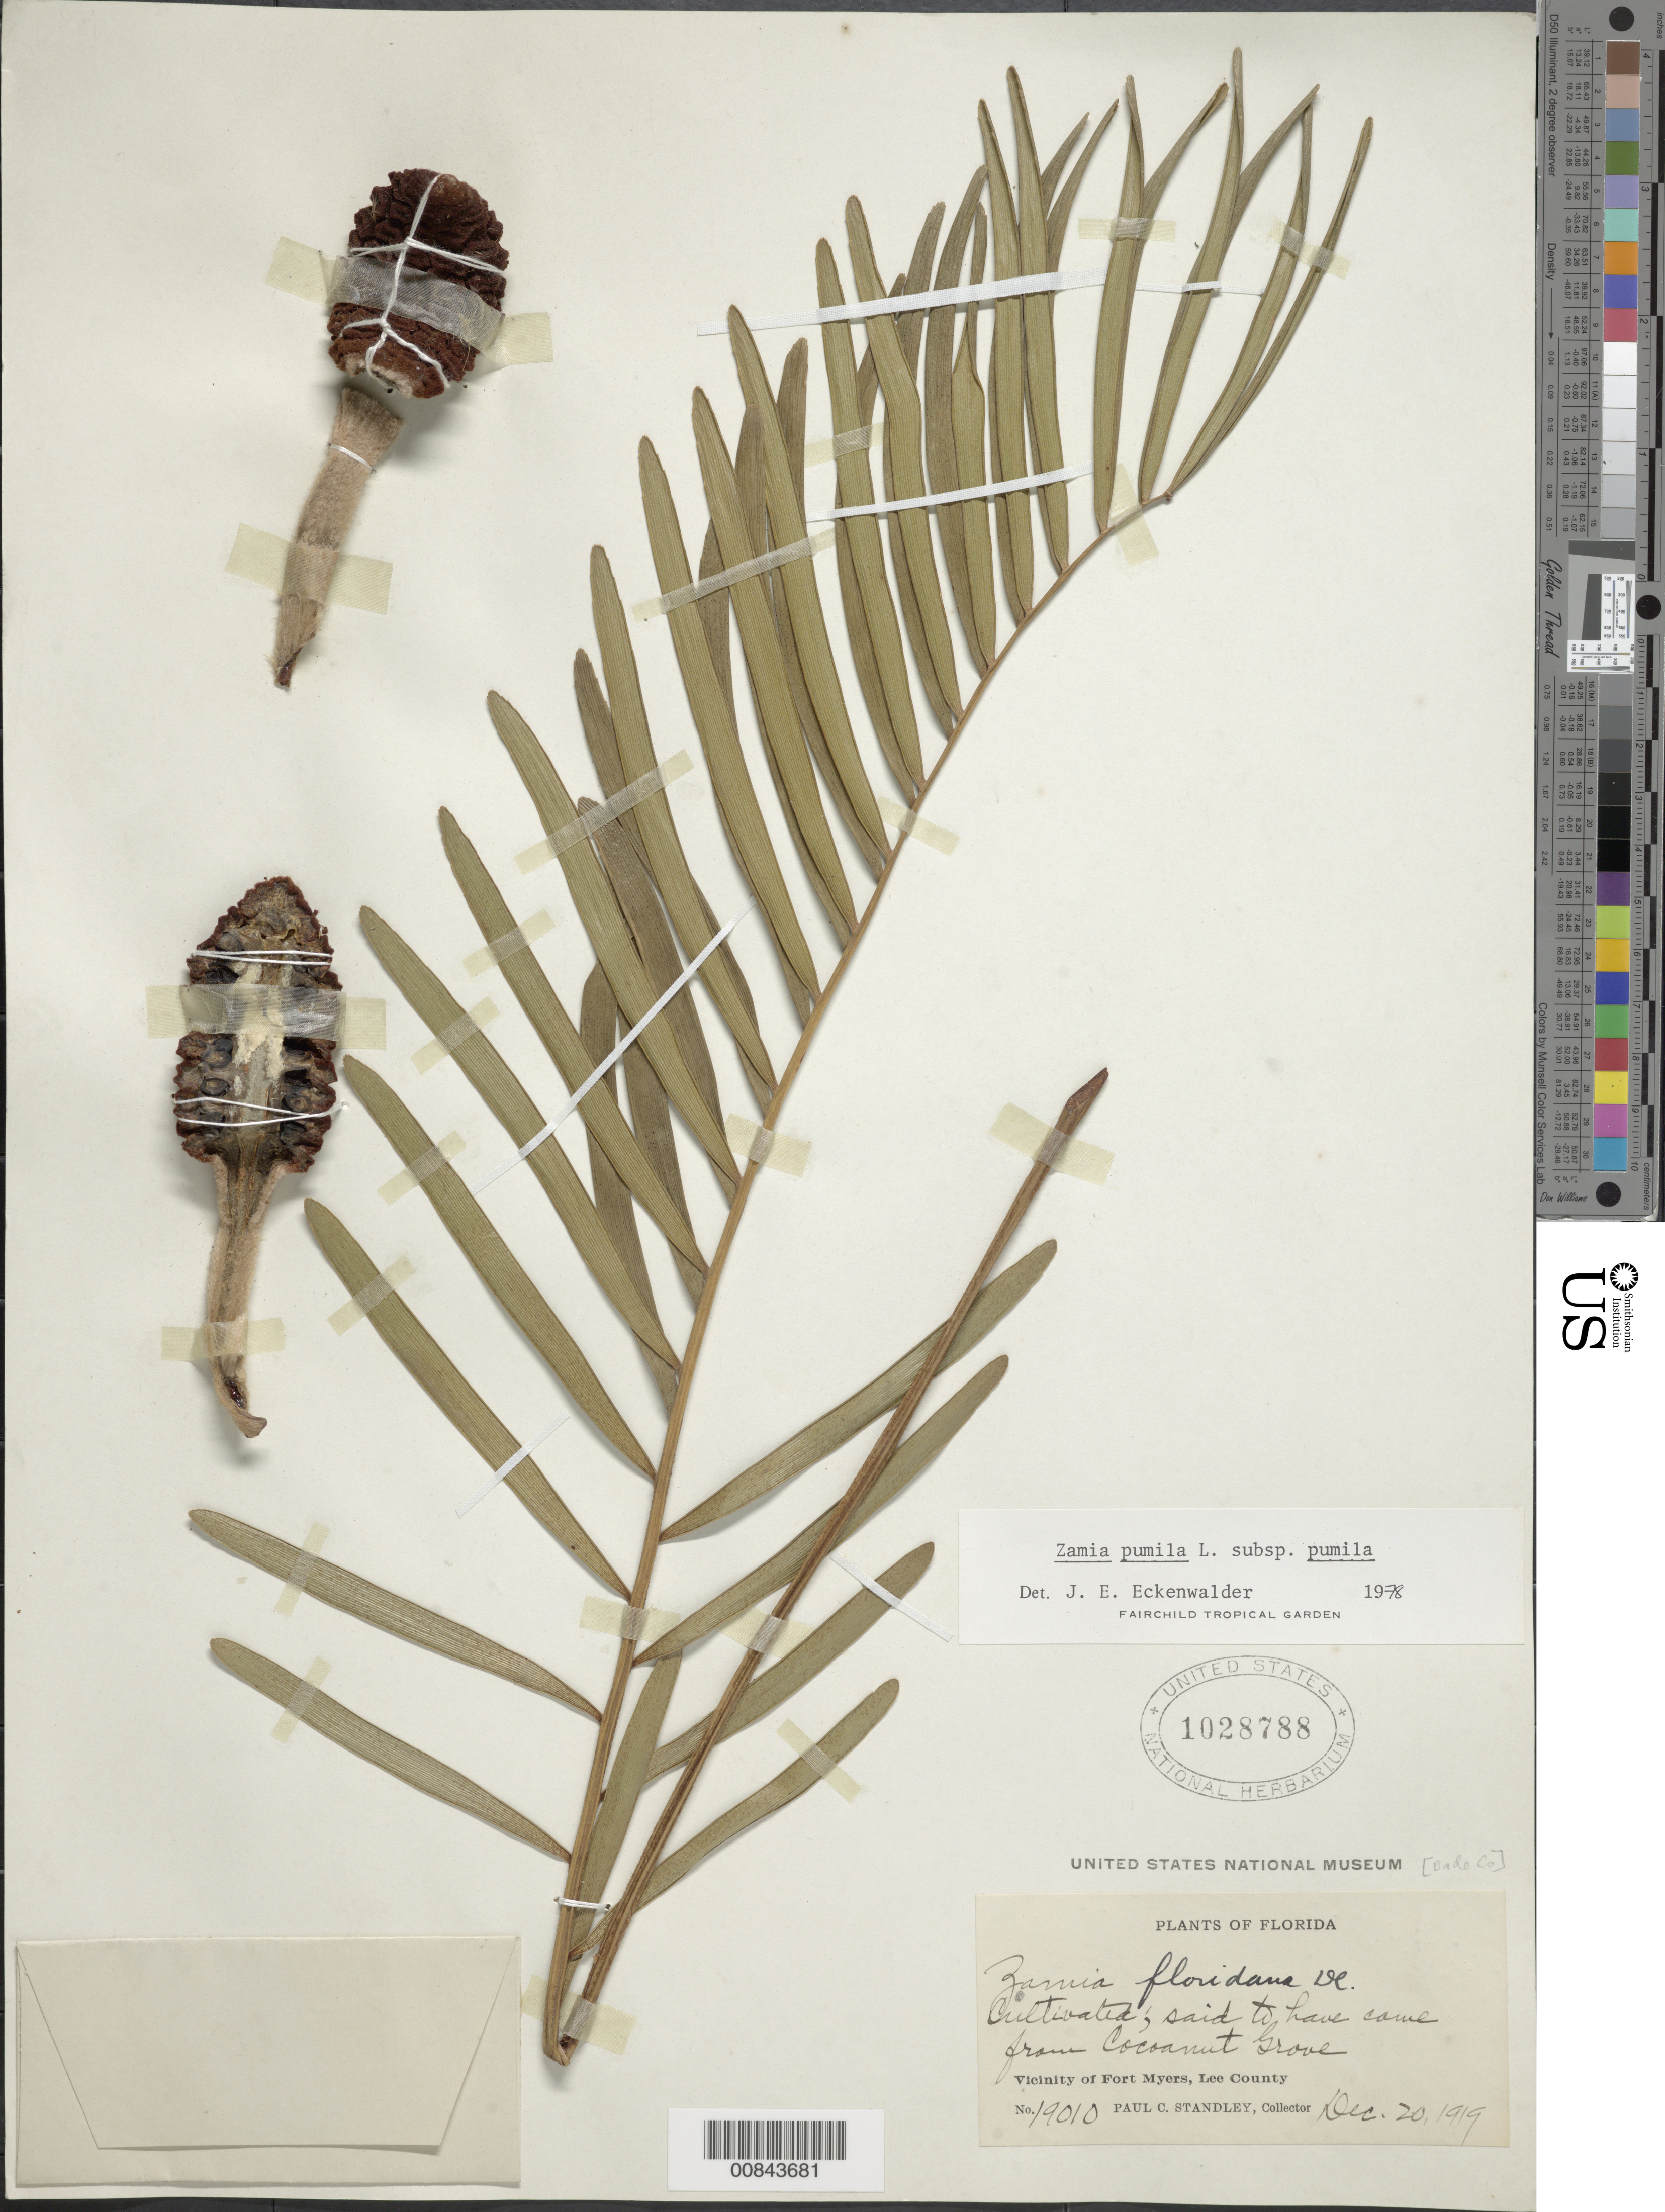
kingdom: Plantae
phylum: Tracheophyta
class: Cycadopsida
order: Cycadales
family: Zamiaceae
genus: Zamia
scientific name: Zamia pumila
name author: L.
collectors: P. C. Standley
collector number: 19010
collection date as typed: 20 Dec 1919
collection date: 1919-12-20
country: United States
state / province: Florida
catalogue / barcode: US 1028788